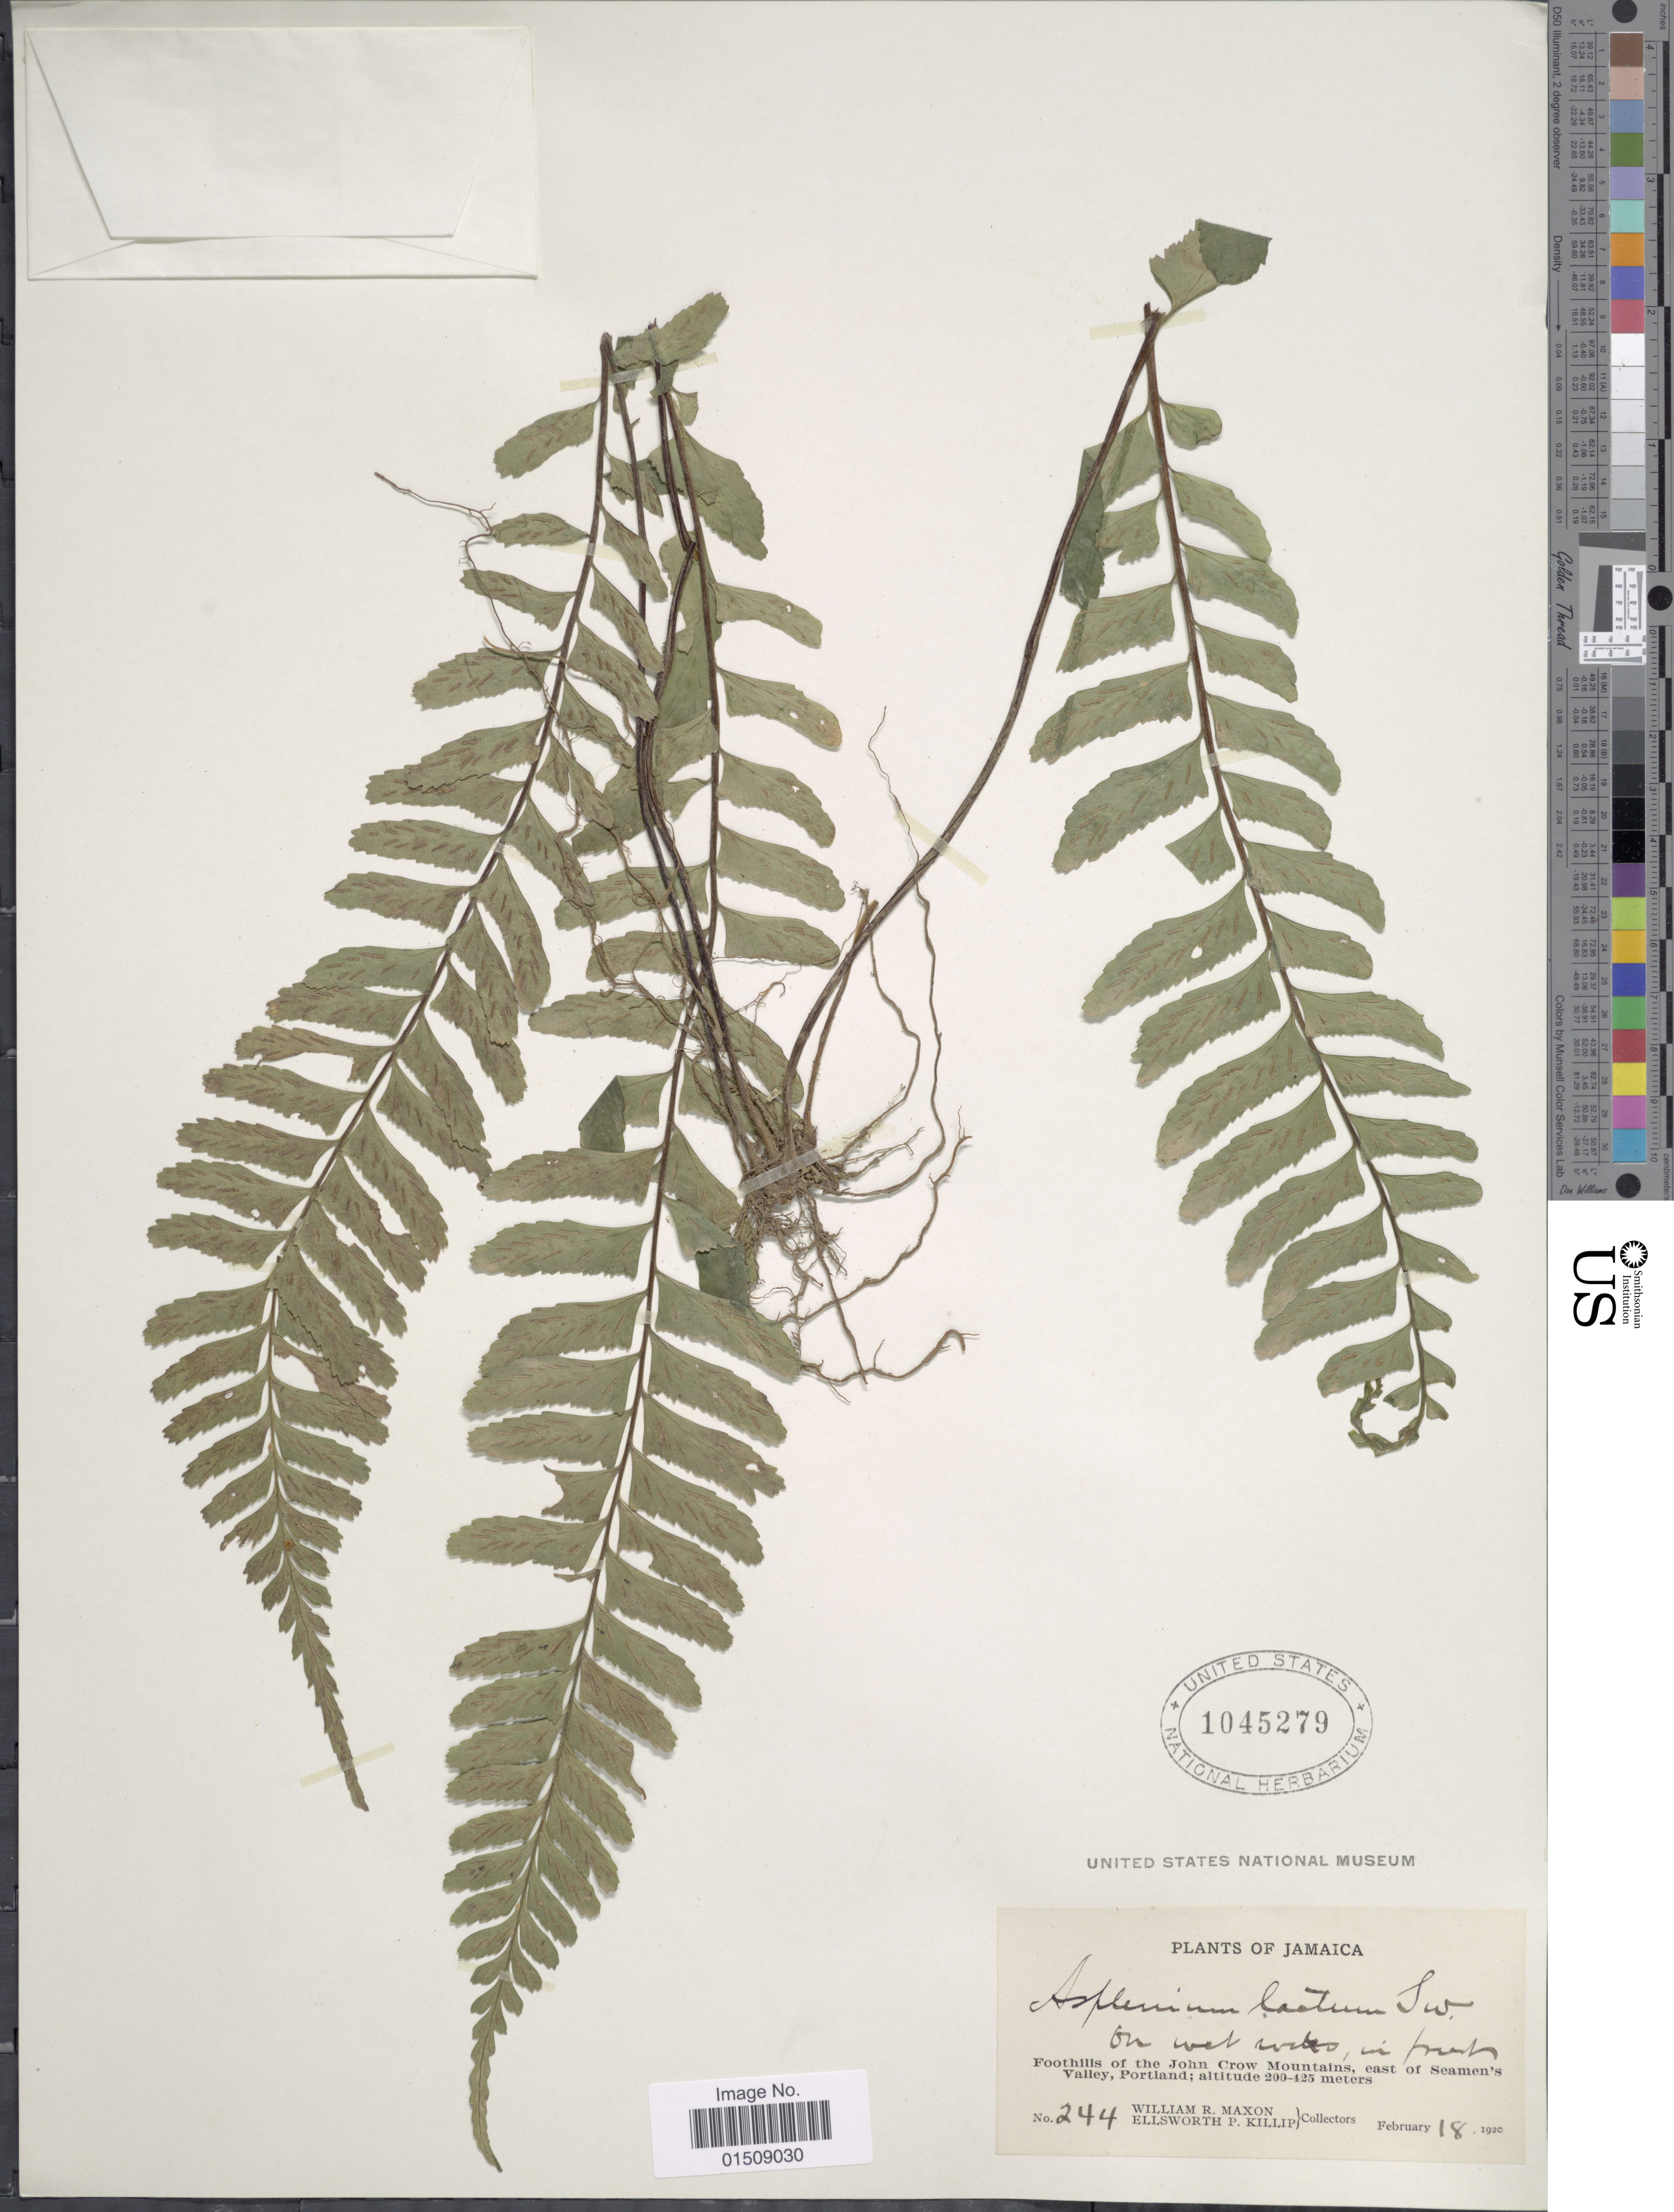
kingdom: Plantae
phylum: Tracheophyta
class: Polypodiopsida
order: Polypodiales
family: Aspleniaceae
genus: Asplenium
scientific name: Asplenium laetum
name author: Sw.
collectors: W. R. Maxon & E. P. Killip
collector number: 244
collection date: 1920-02-18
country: Jamaica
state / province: Portland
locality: Foothills of the John Crow Mountains, east of Seamen's Valley, Portland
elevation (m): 200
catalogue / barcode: US 1045279